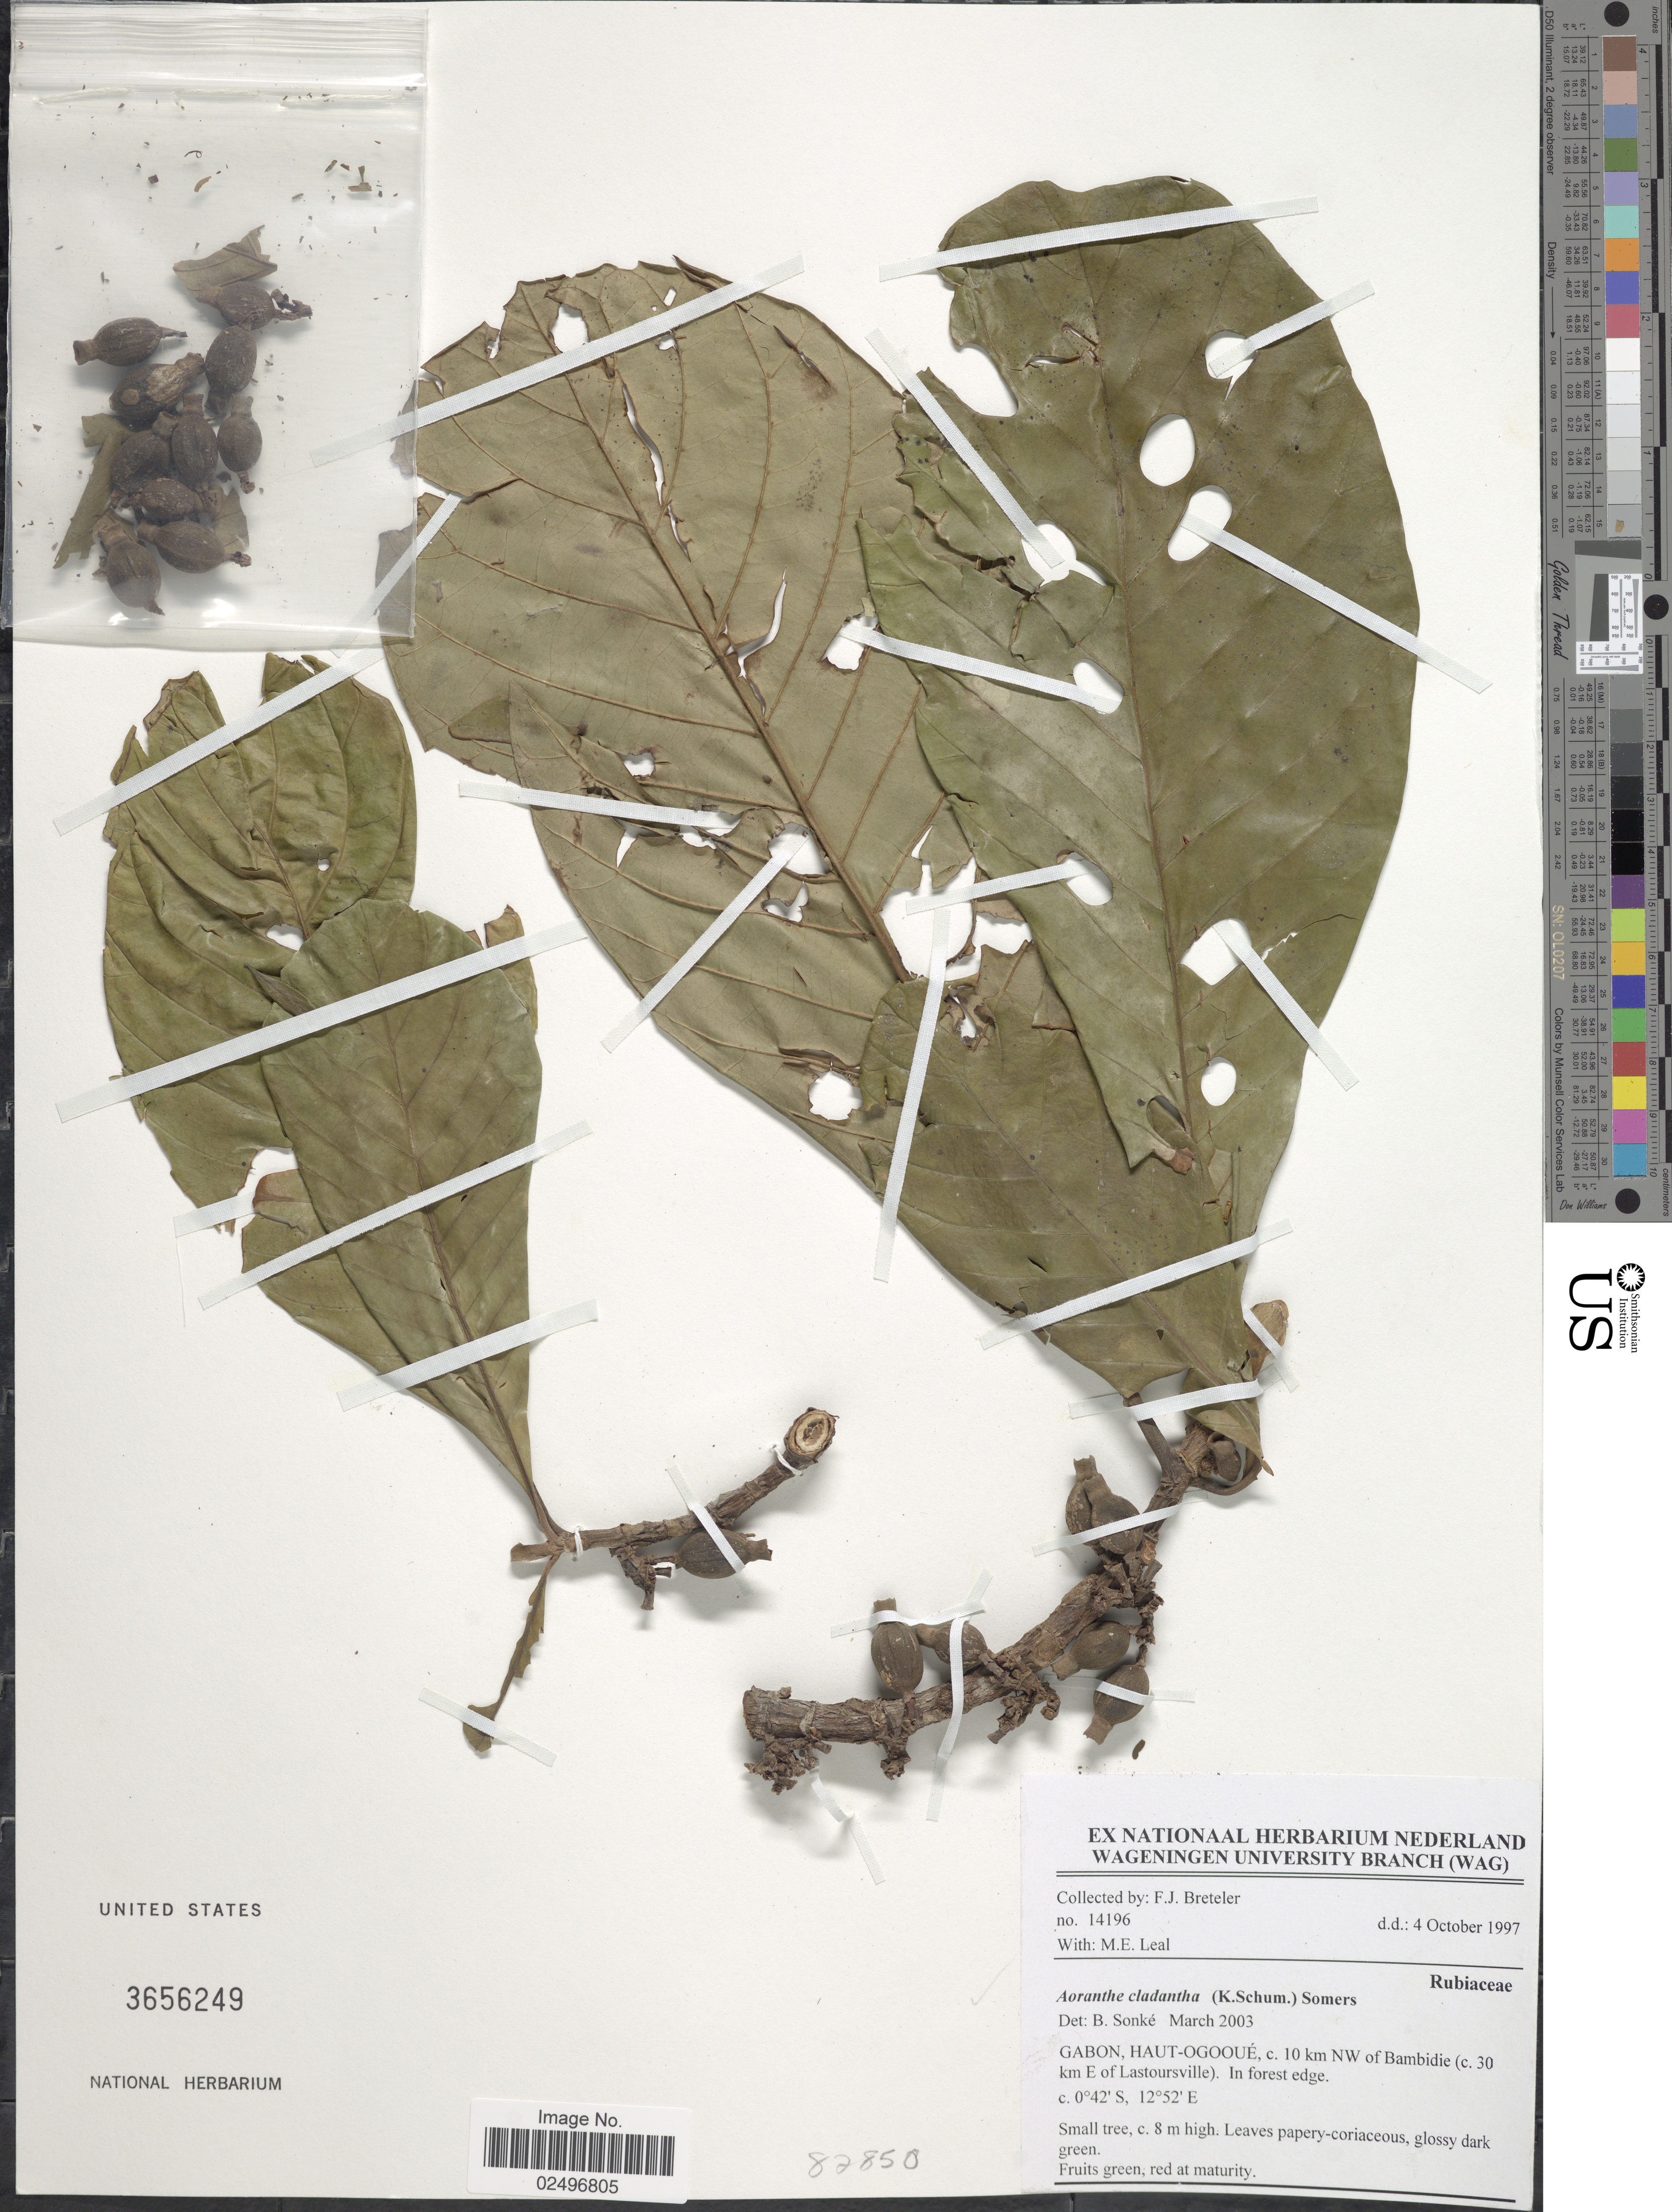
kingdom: Plantae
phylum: Tracheophyta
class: Magnoliopsida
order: Gentianales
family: Rubiaceae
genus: Aoranthe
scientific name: Aoranthe cladantha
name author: (K. Schum.) Somers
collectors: F. J. Breteler & M. E. Leal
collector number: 14196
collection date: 1997-10-04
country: Gabon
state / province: Haut-Ogooue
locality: C. 10 km NW of Bambidie (c. 30 km E of Lastoursville). In forest edge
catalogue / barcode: US 3656249